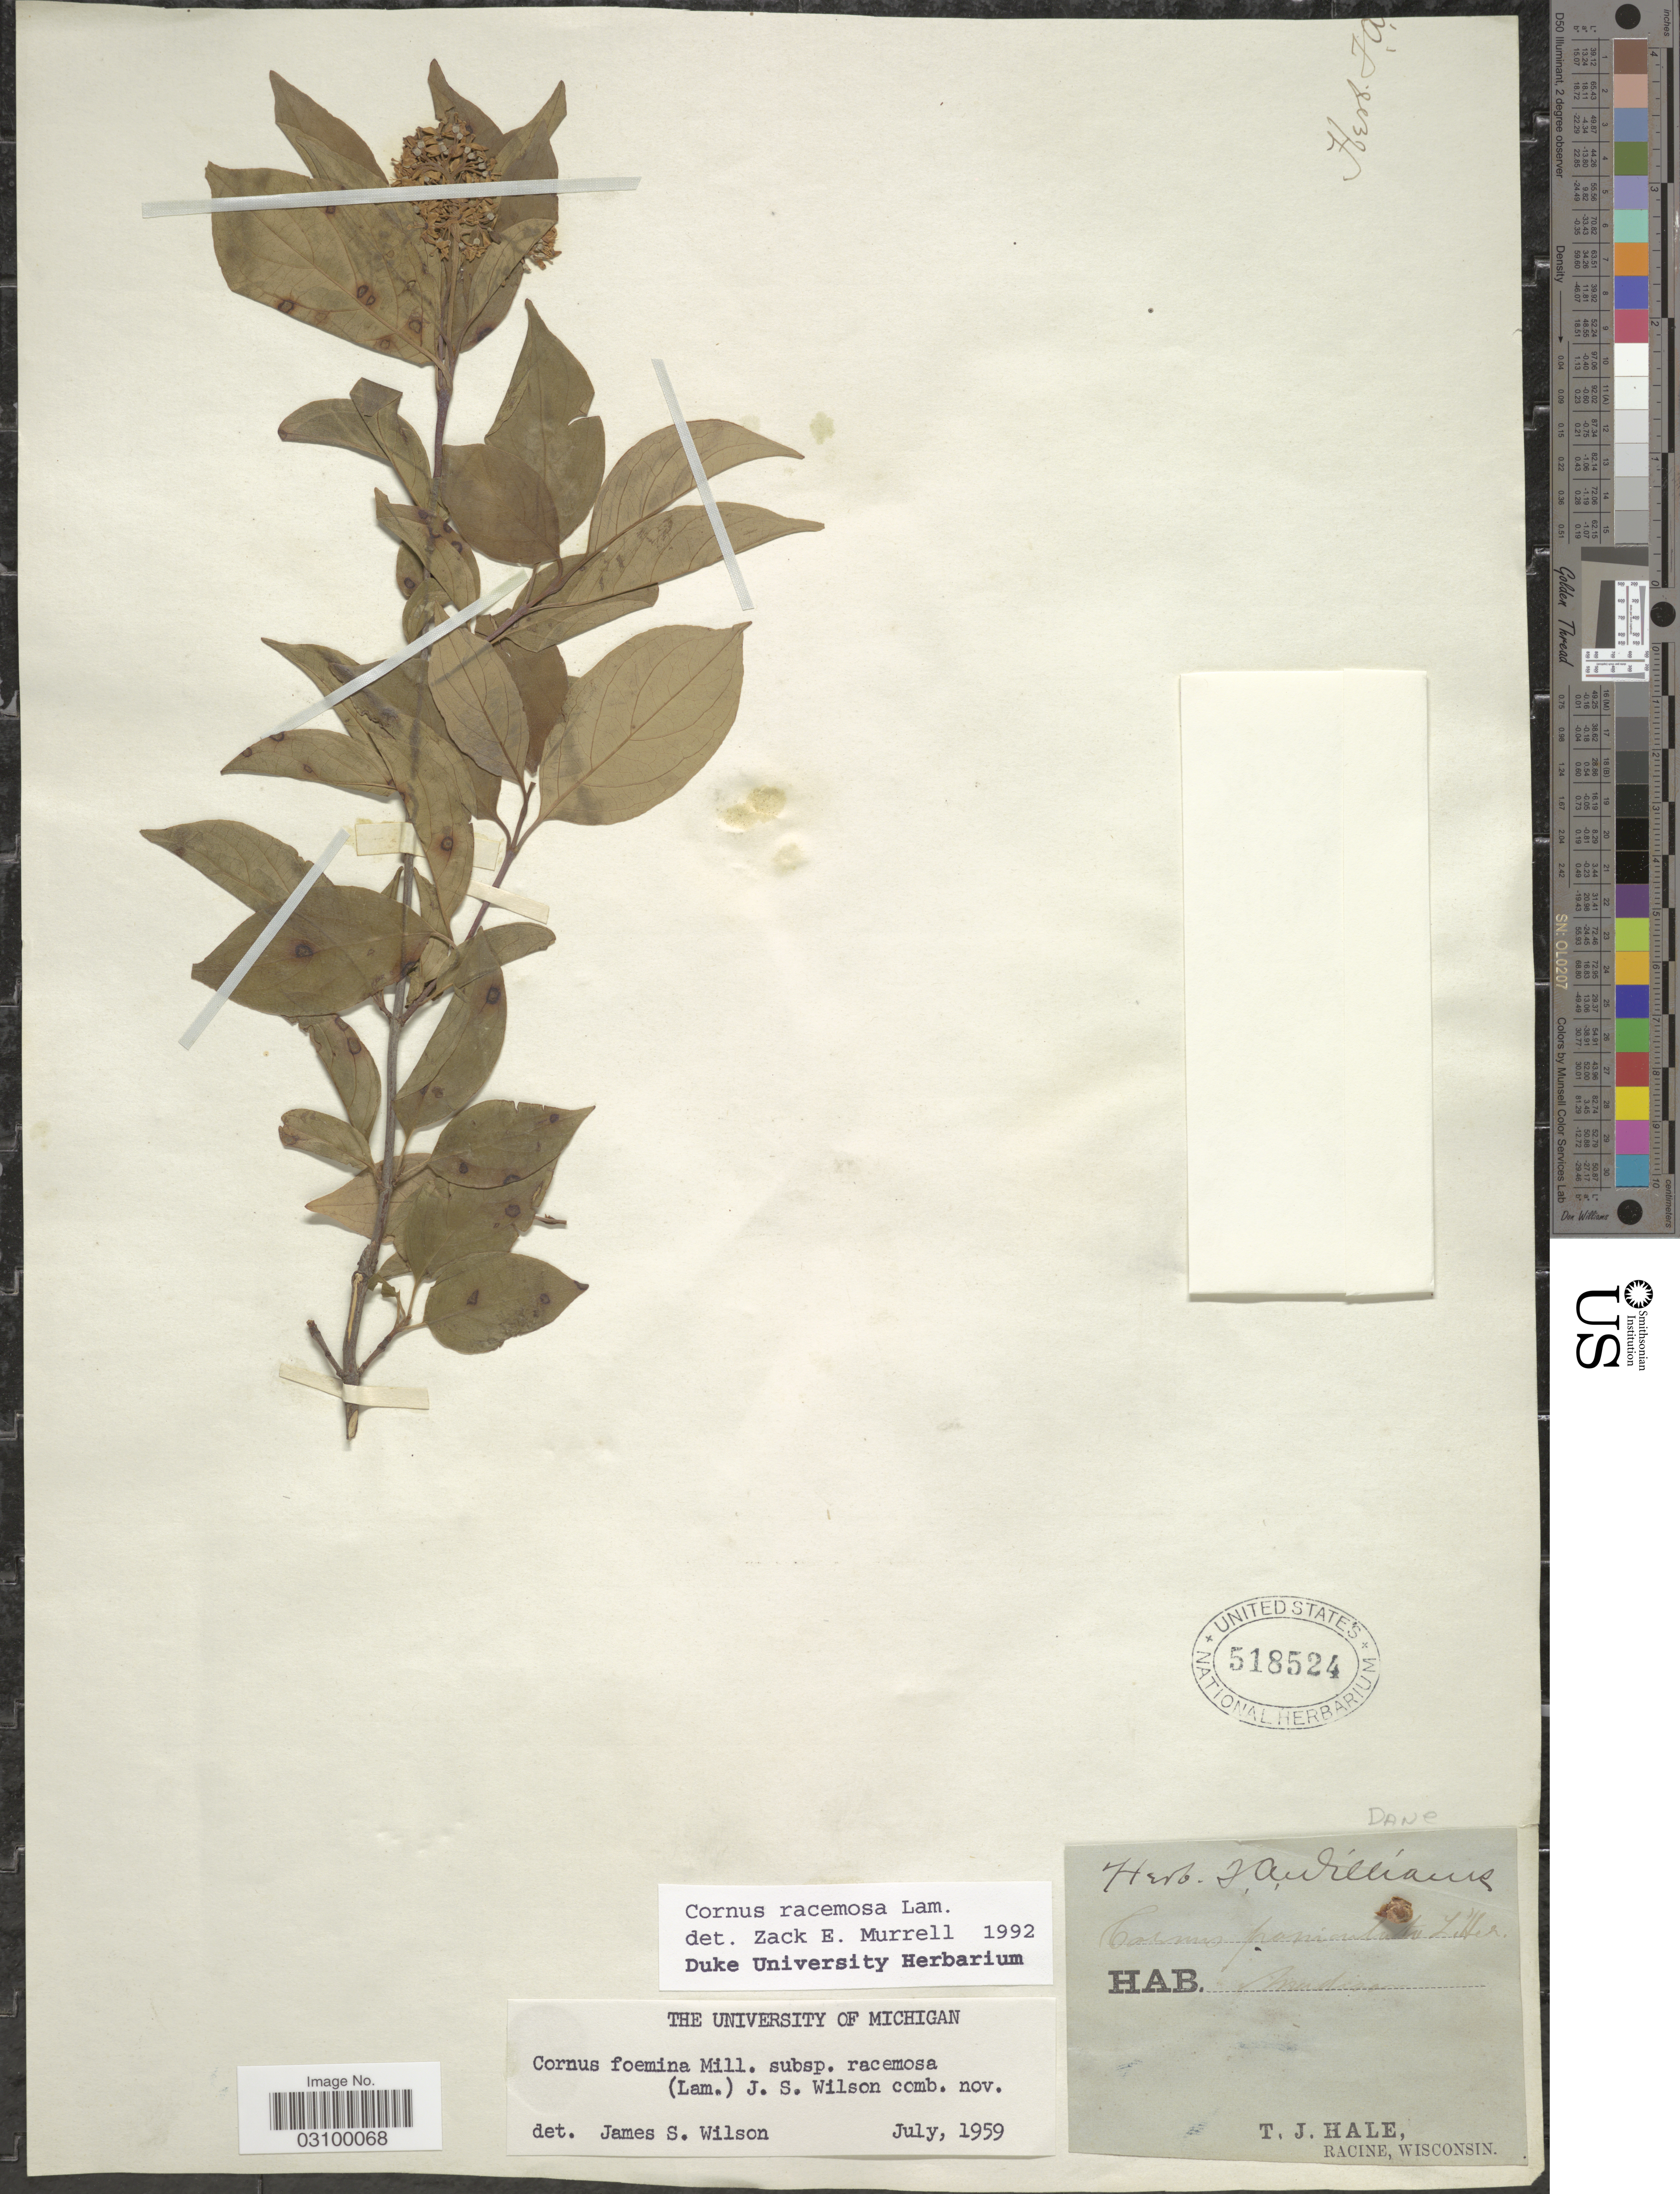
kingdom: Plantae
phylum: Tracheophyta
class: Magnoliopsida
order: Cornales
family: Cornaceae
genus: Cornus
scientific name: Cornus racemosa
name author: Lam.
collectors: T. Hale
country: United States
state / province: Wisconsin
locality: Madison.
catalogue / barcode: US 518524